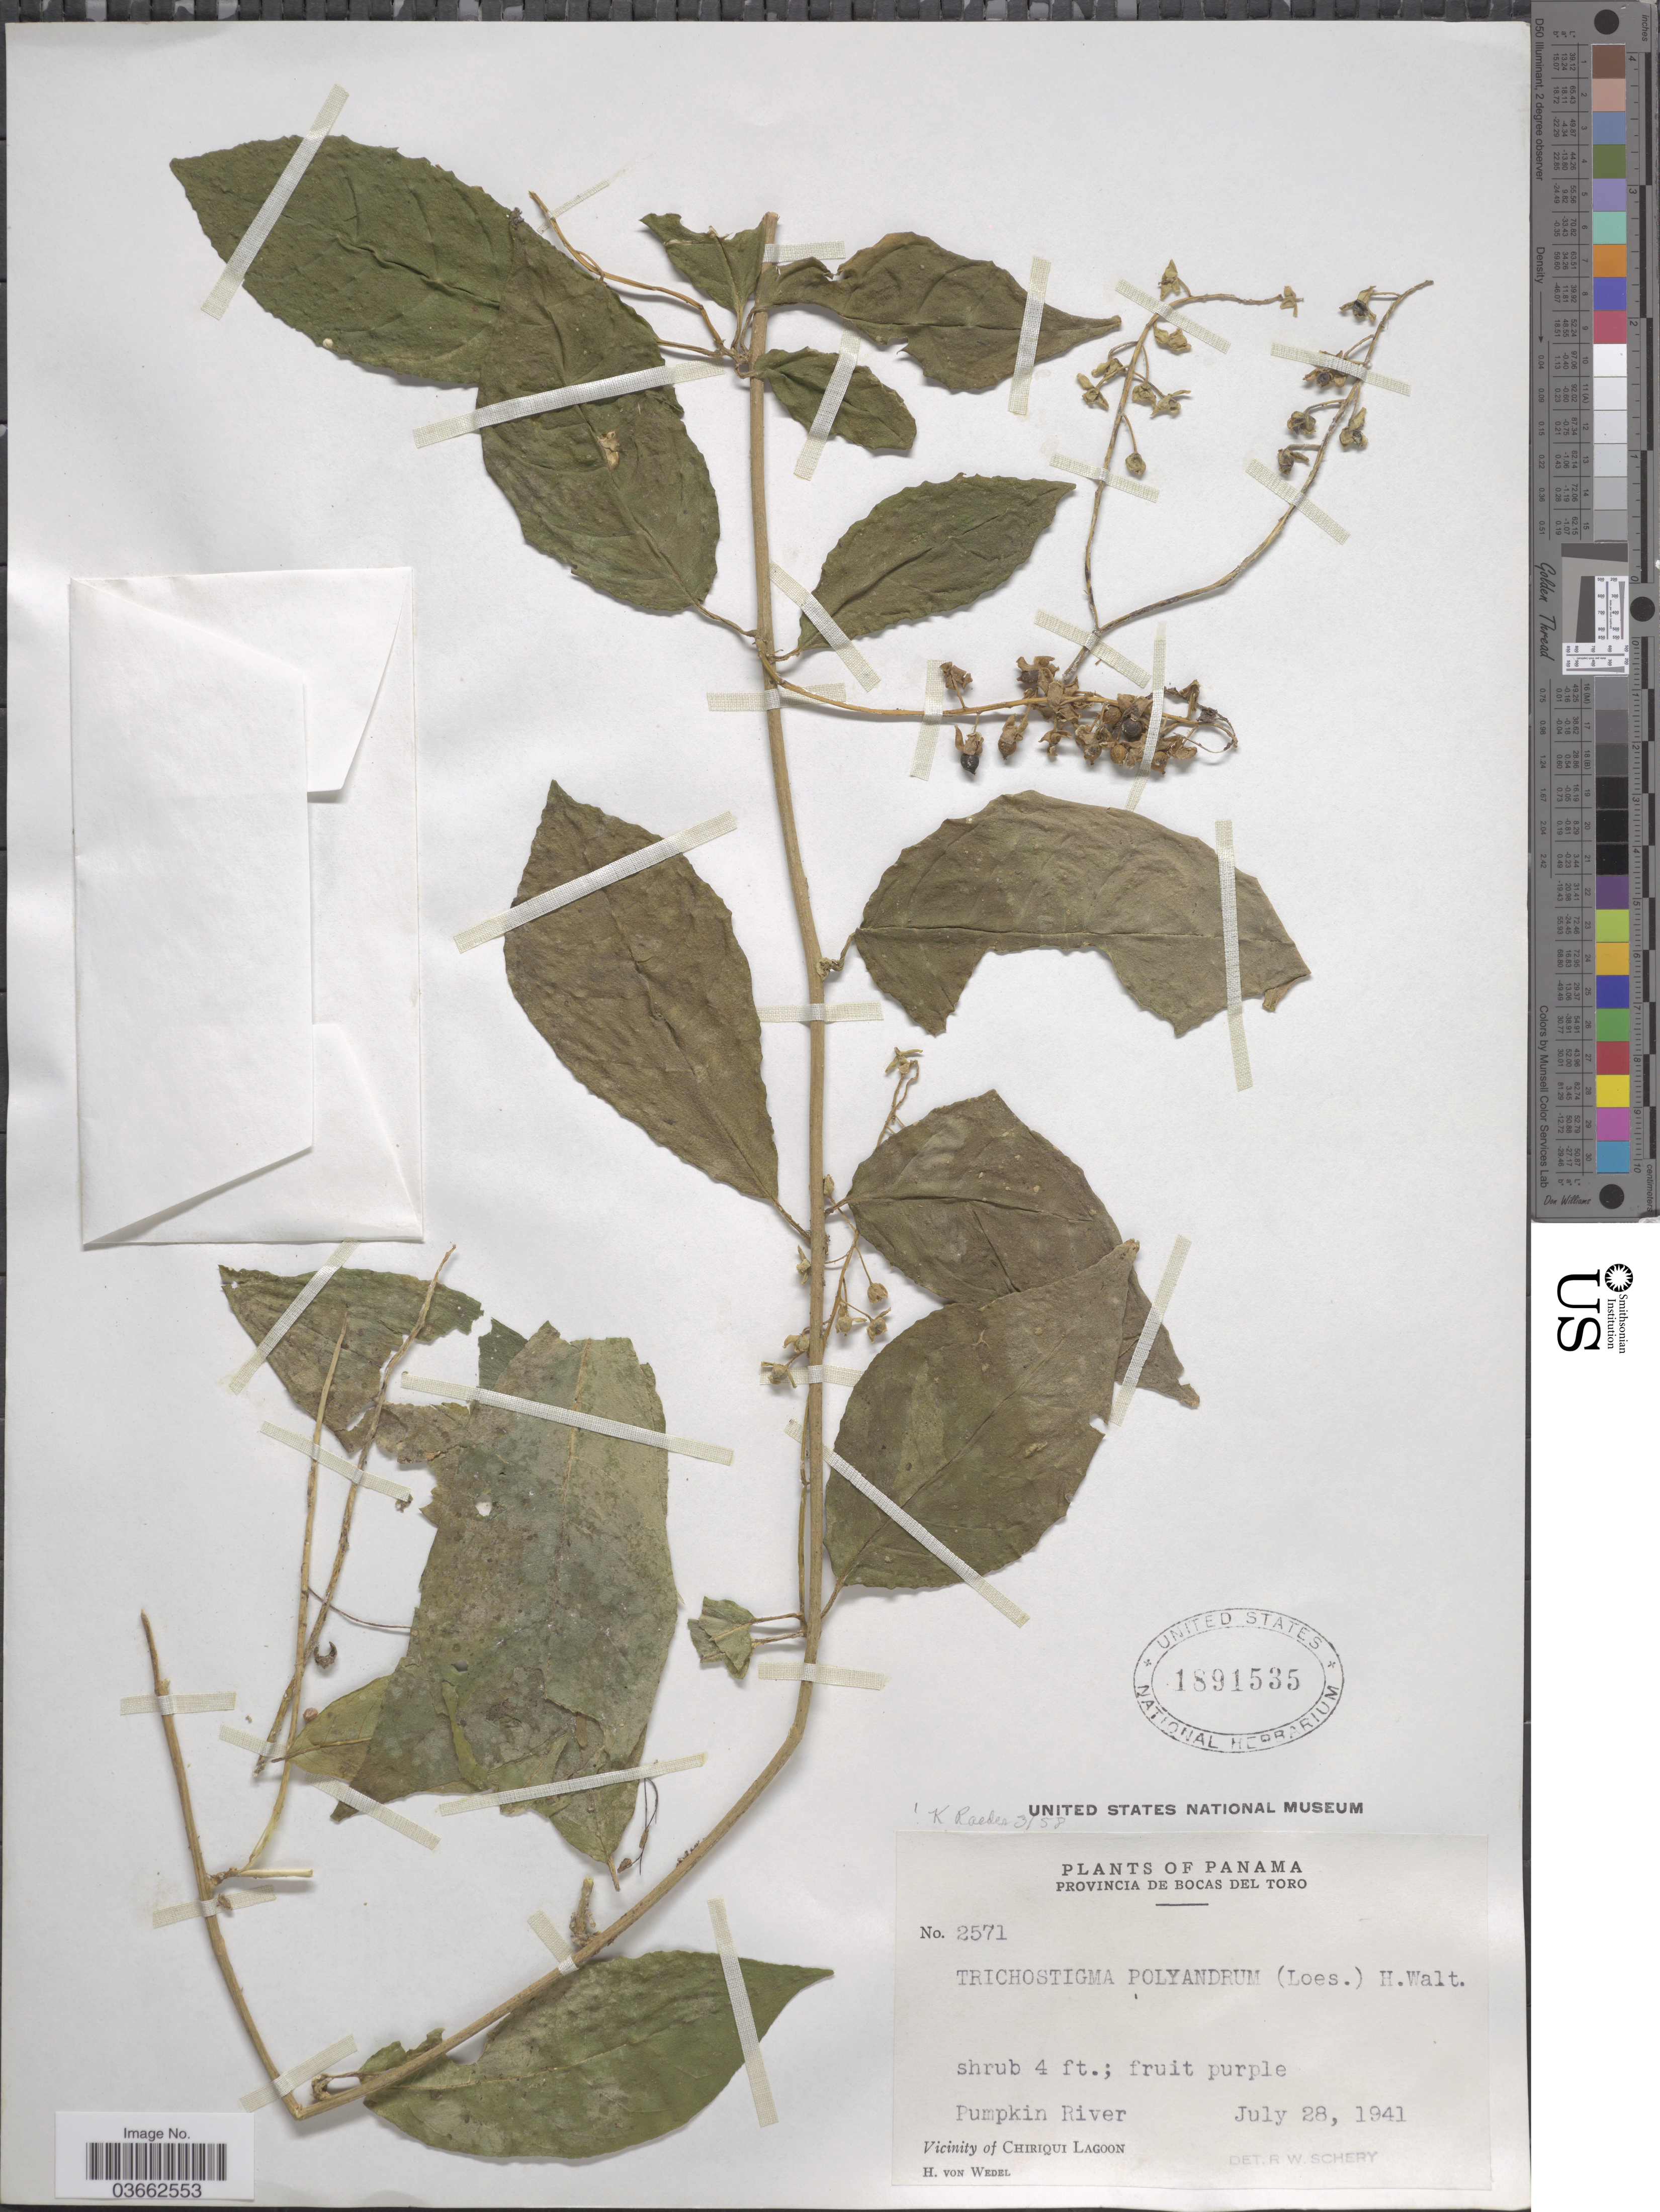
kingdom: Plantae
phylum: Tracheophyta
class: Magnoliopsida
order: Caryophyllales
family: Phytolaccaceae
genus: Trichostigma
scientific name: Trichostigma polyandrum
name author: (Loes.) H. Walter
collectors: H. von Wedel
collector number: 2571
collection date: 1941-07-28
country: Panama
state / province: Bocas del Toro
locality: Pumpkin River, Vicinity of Chiriqui Lagoon.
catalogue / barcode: US 1891535